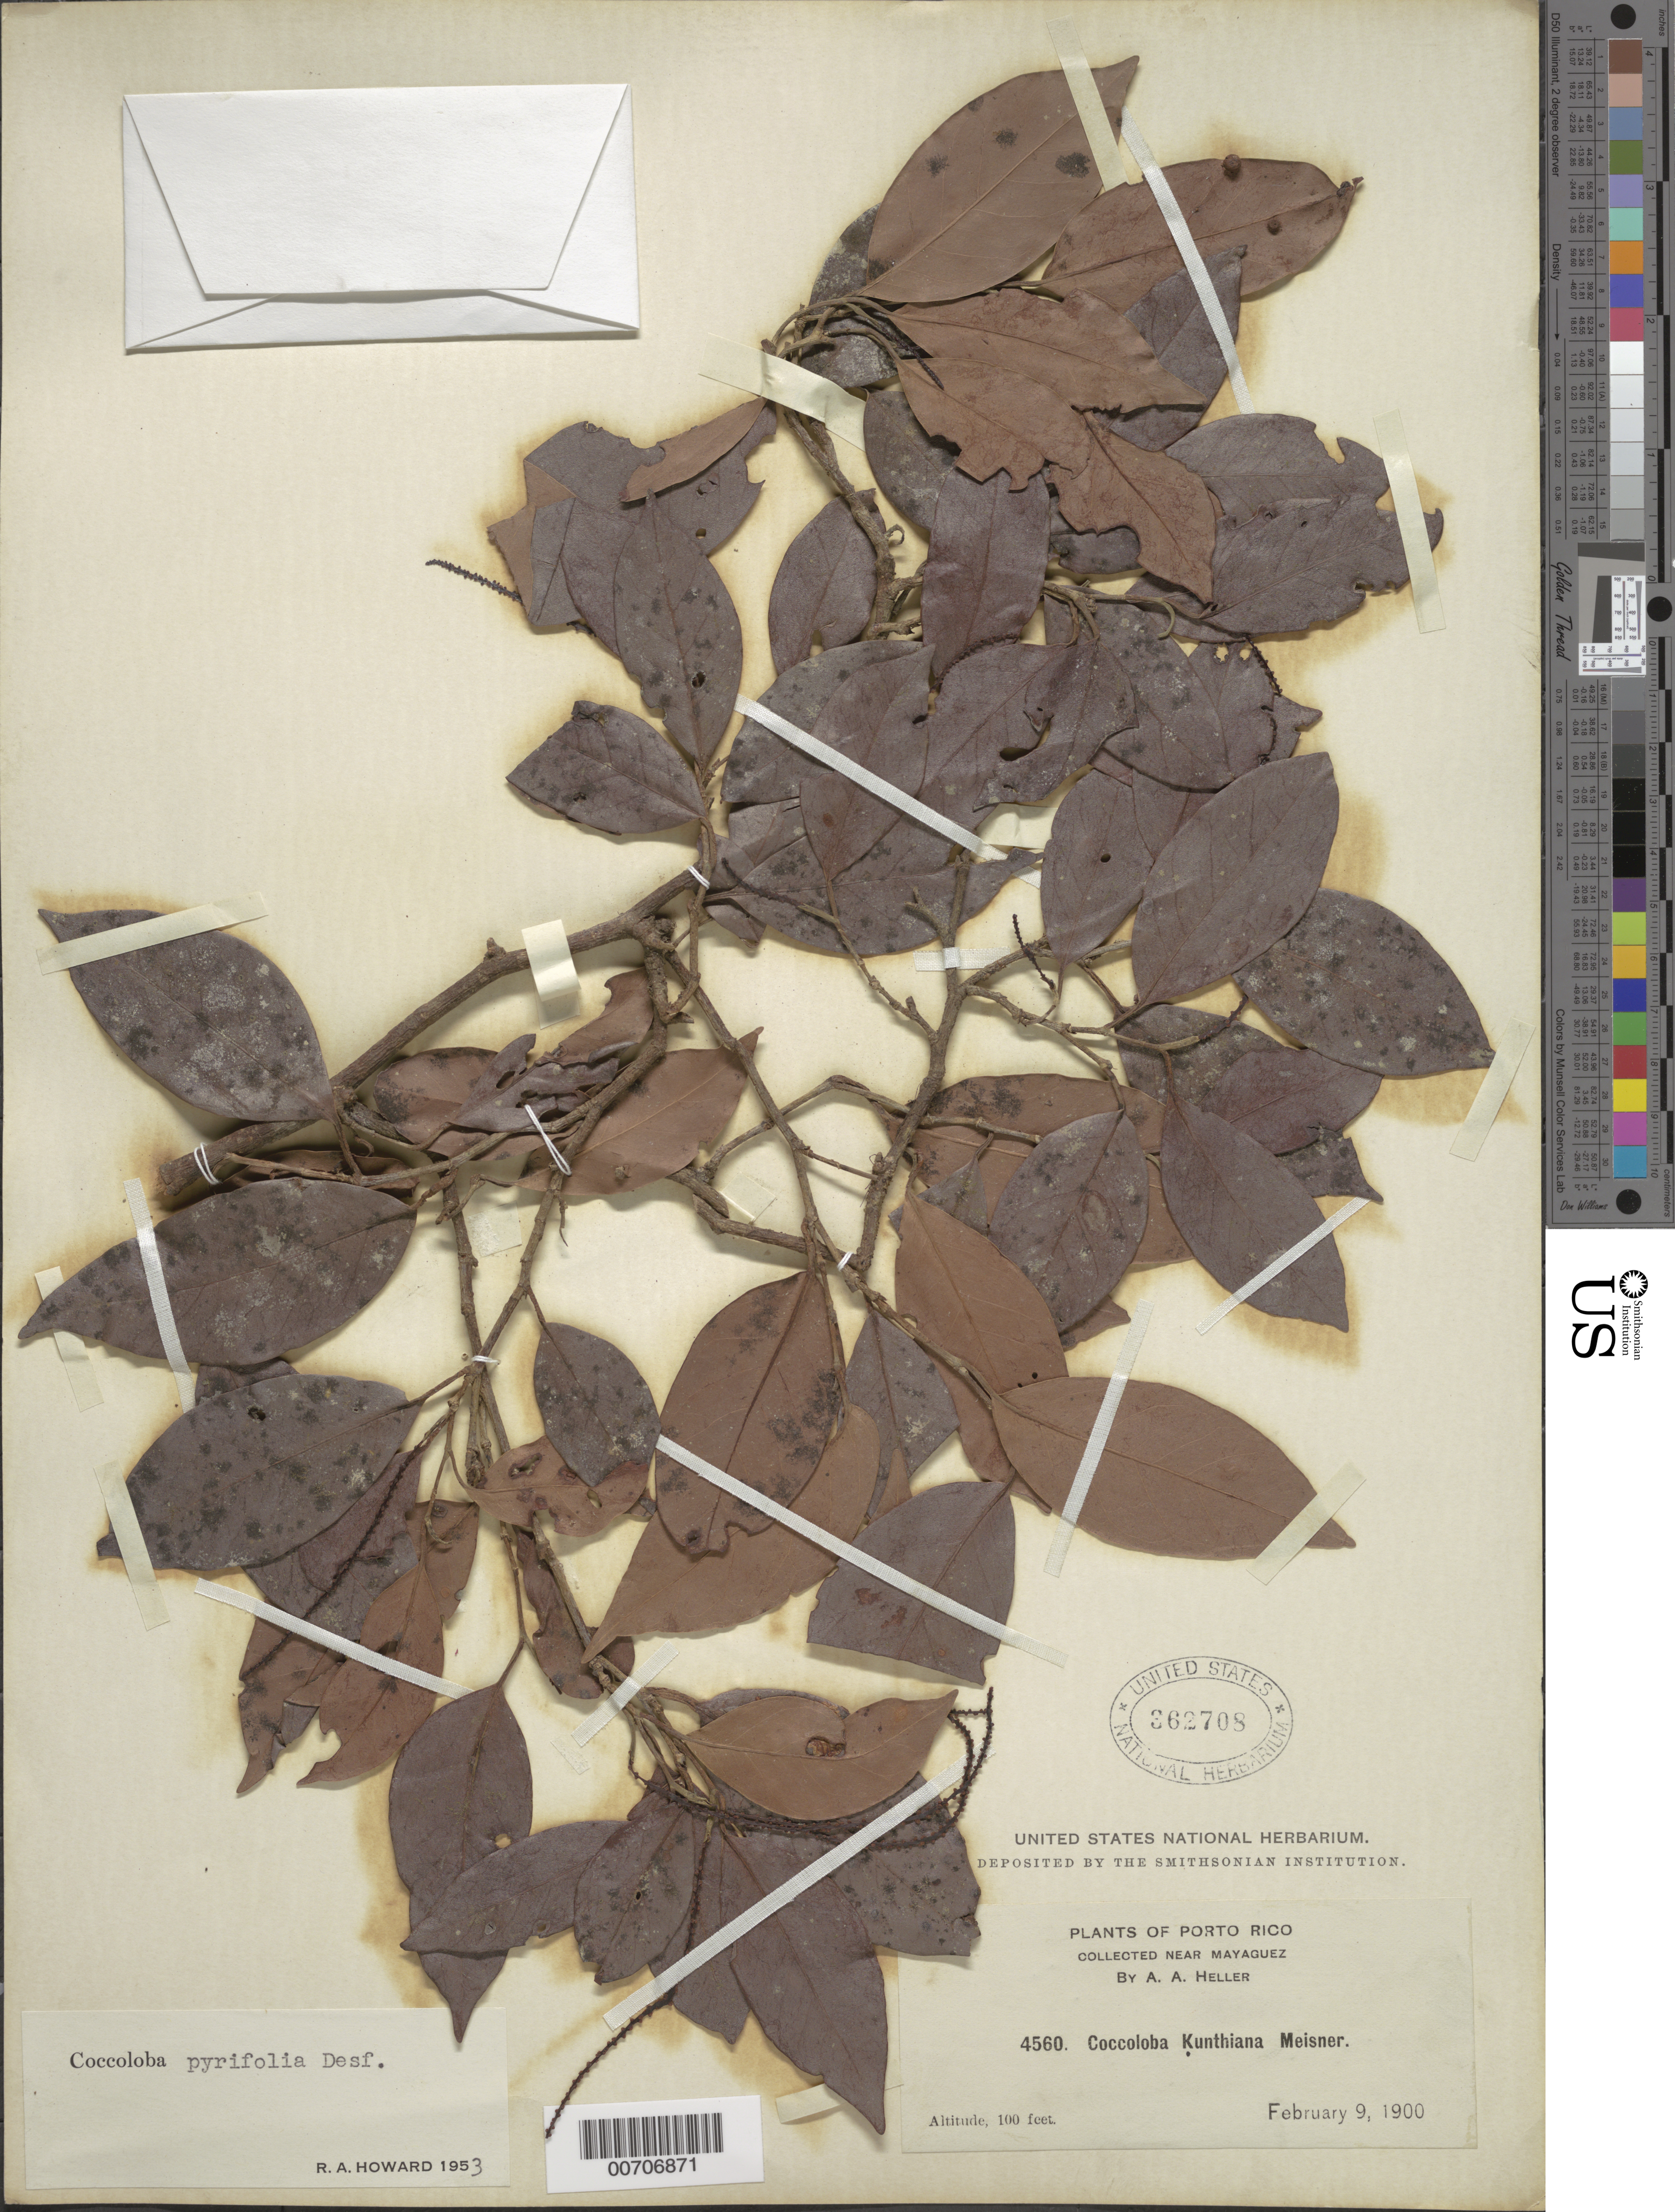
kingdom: Plantae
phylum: Tracheophyta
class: Magnoliopsida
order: Caryophyllales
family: Polygonaceae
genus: Coccoloba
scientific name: Coccoloba pyrifolia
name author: Desf.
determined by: Howard, R. A.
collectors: A. A. Heller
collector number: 4560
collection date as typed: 09 Feb 1900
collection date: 1900-02-09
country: Puerto Rico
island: Greater Antilles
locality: Mayaguez, vic of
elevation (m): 30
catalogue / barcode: US 362708